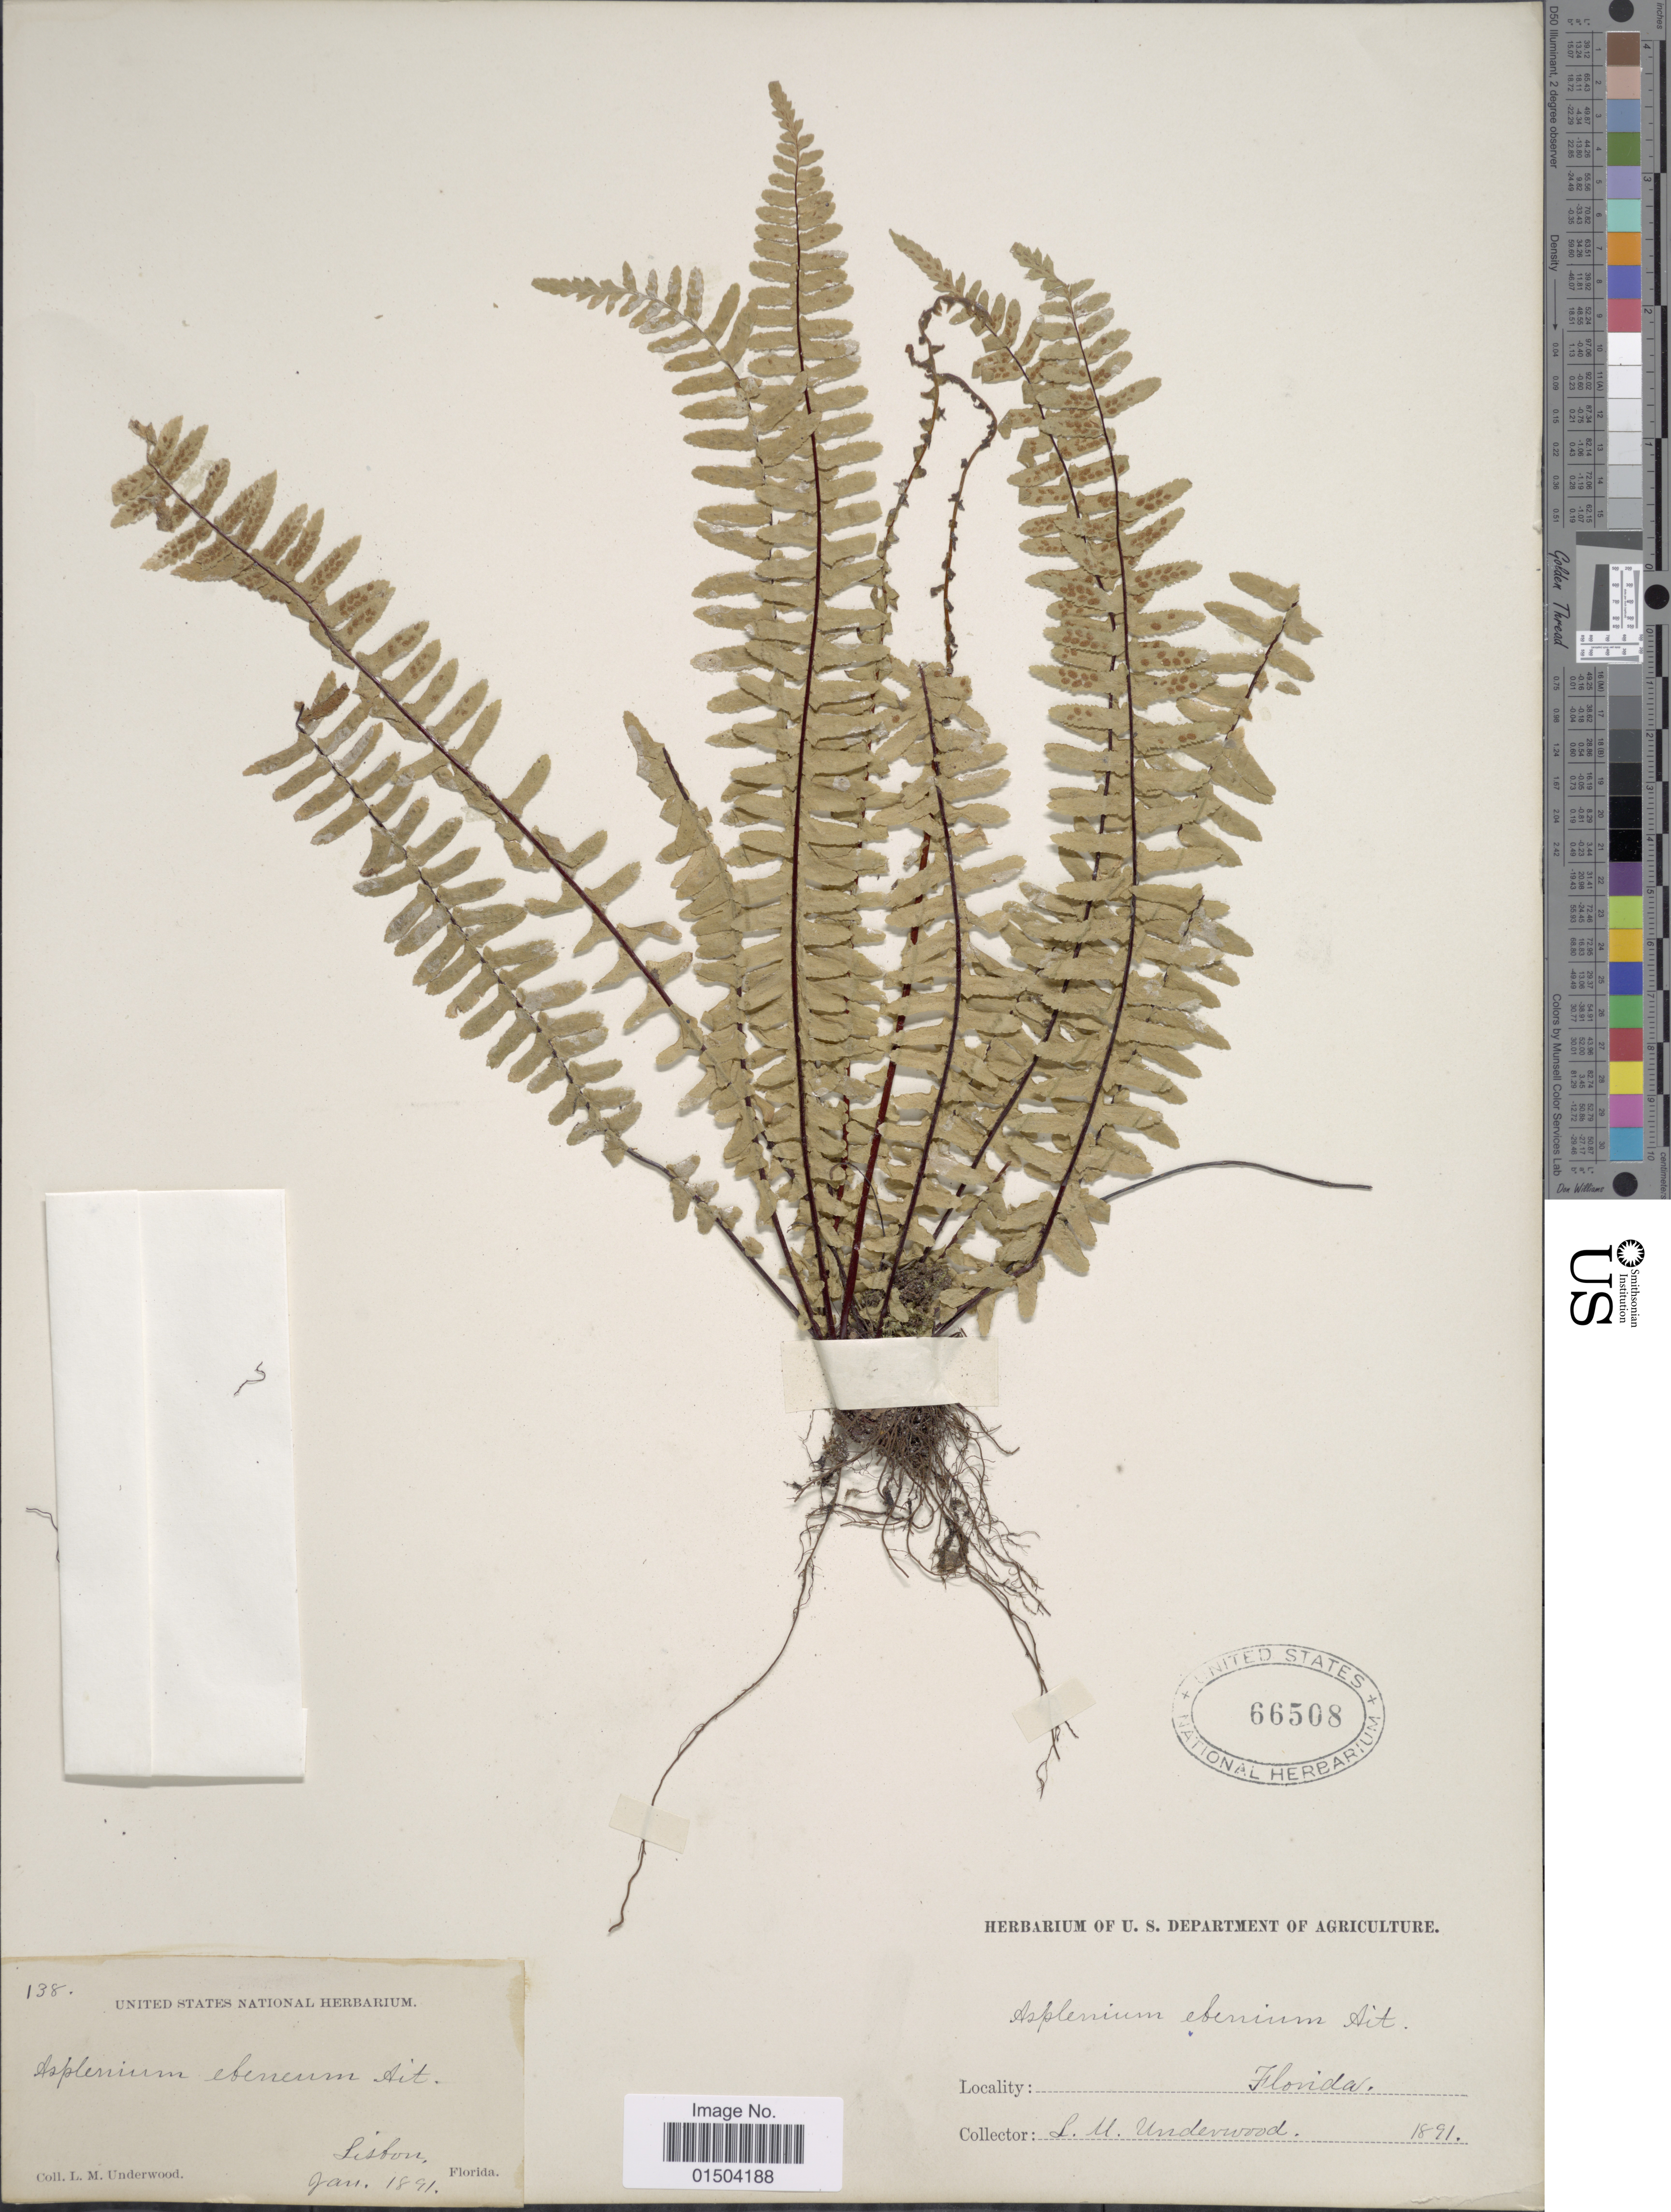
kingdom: Plantae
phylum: Tracheophyta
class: Polypodiopsida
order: Polypodiales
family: Aspleniaceae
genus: Asplenium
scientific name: Asplenium platyneuron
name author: (L.) Britton, Stearns & Poggenb.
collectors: L. M. Underwood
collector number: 138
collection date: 1891-01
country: United States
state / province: Florida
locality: Lisbon.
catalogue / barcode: US 66508